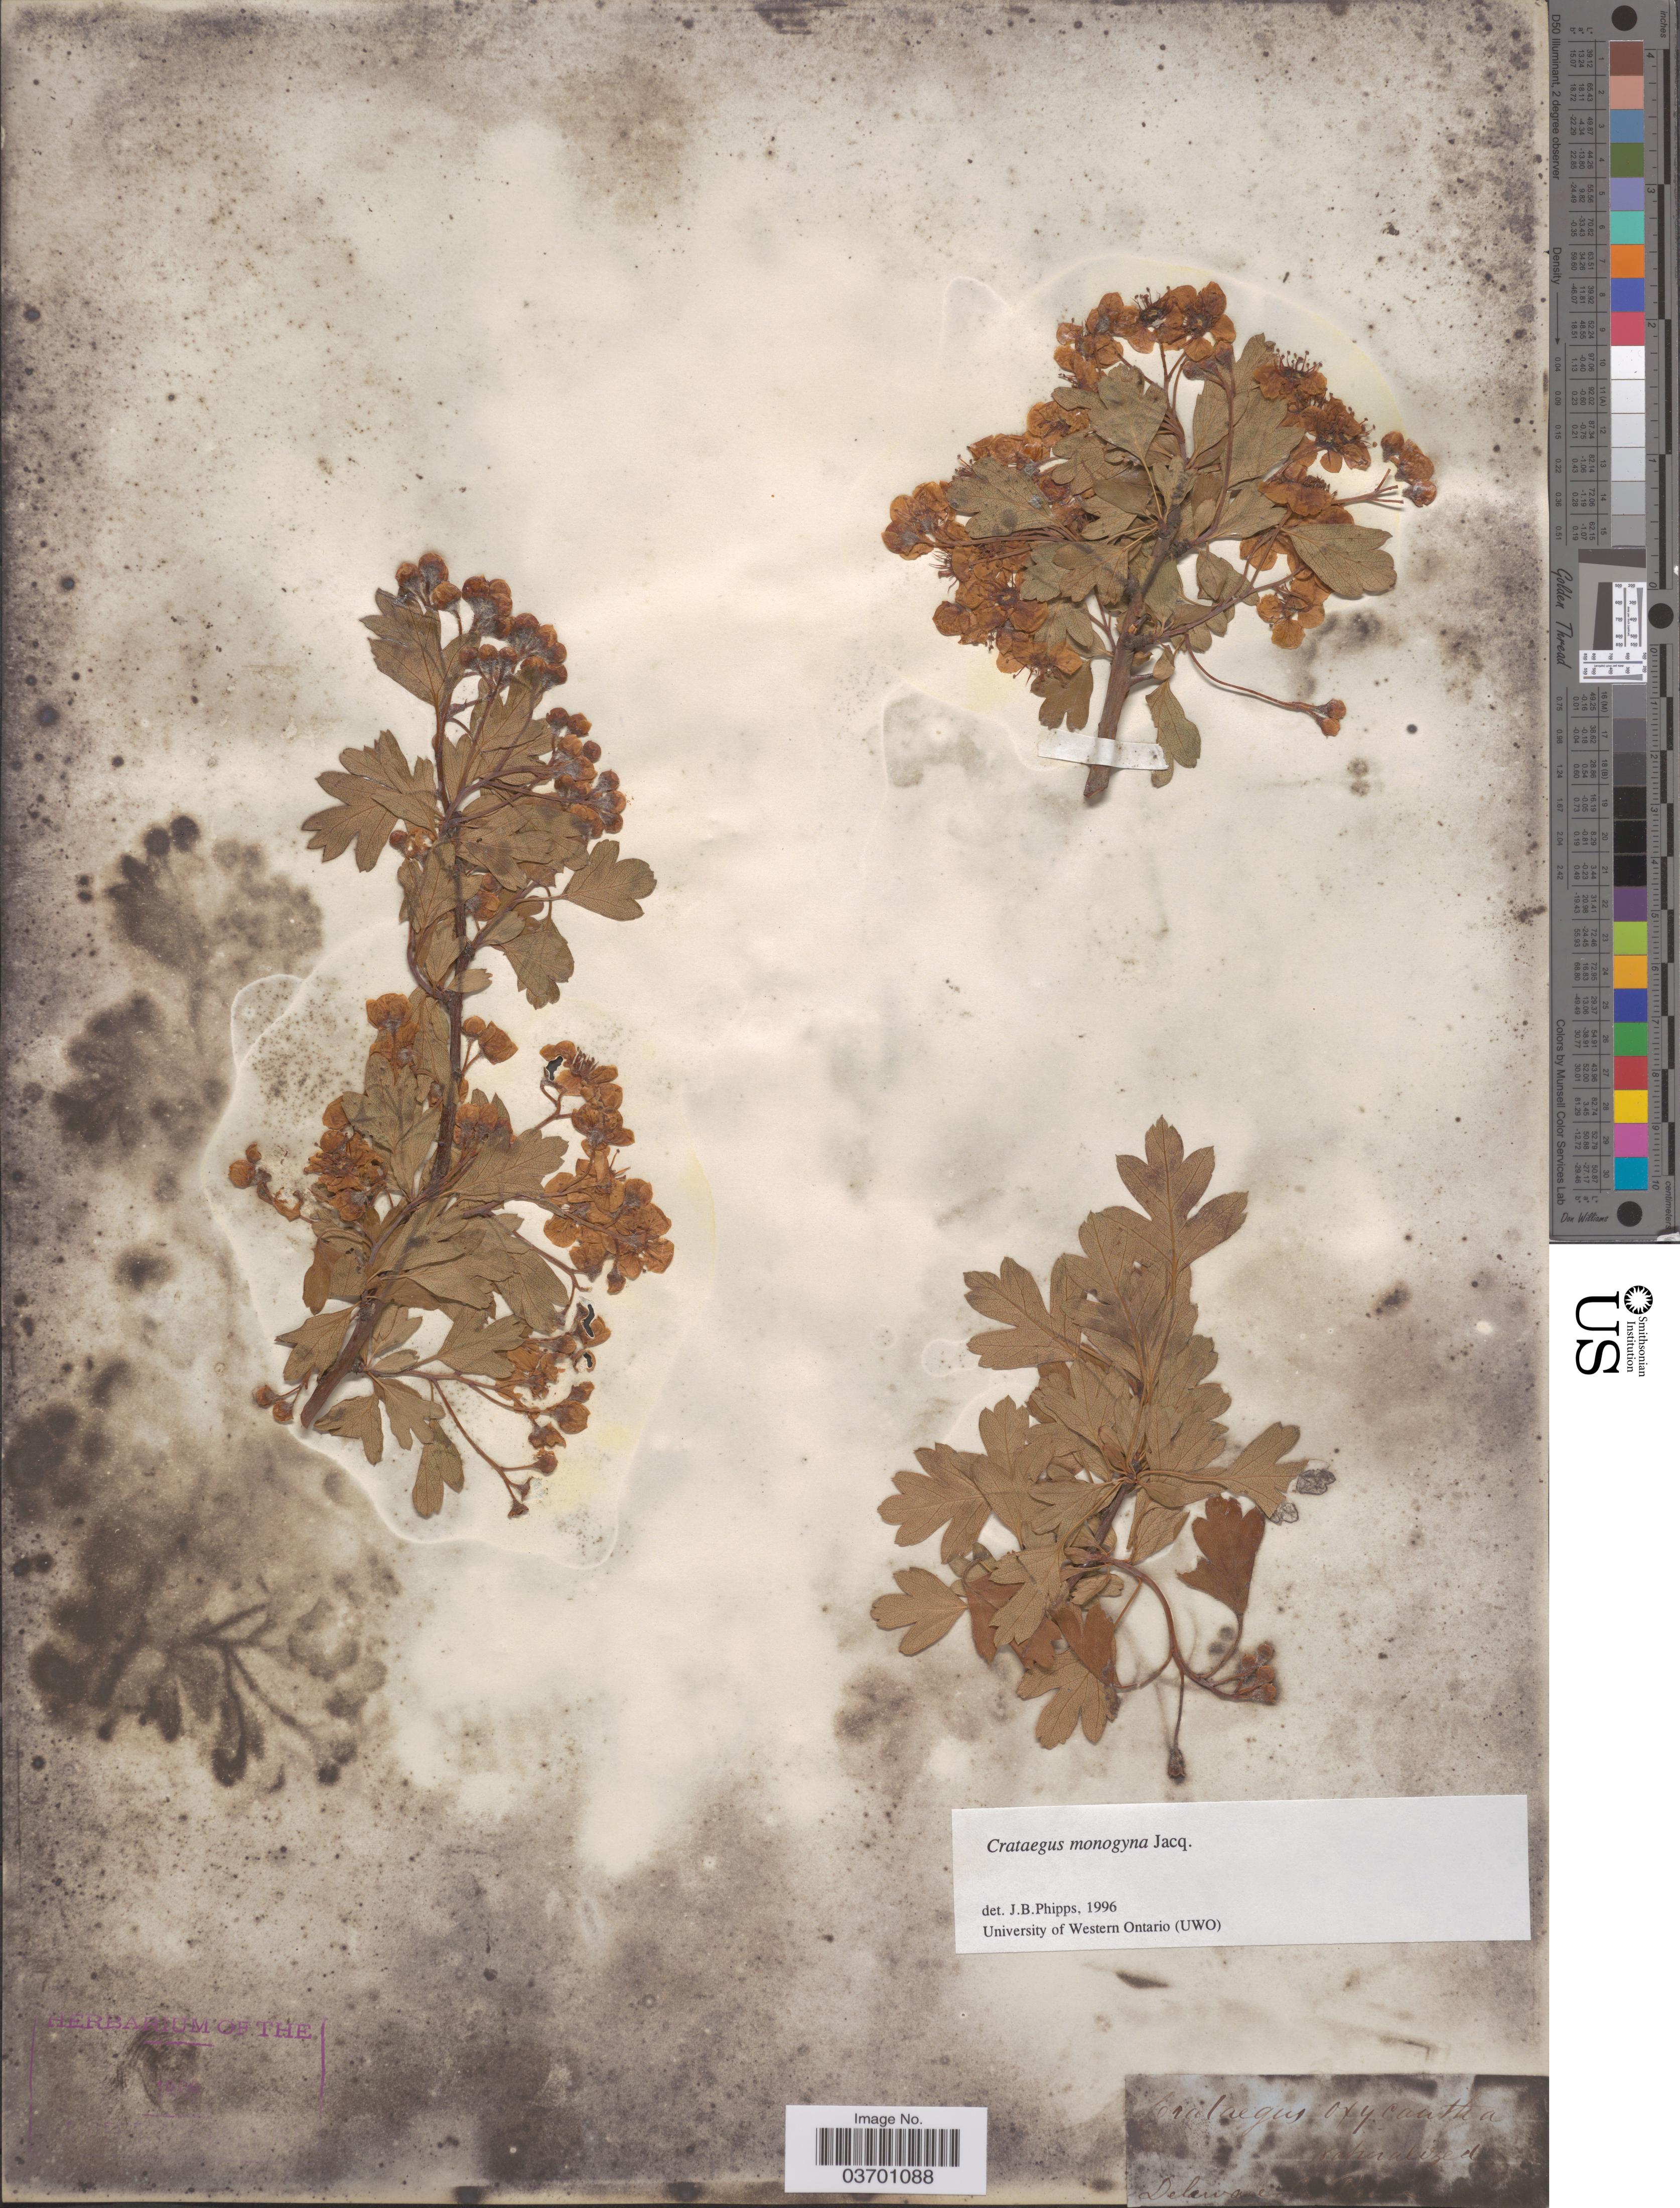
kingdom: Plantae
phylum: Tracheophyta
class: Magnoliopsida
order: Rosales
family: Rosaceae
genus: Crataegus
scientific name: Crataegus monogyna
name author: Lindin.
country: United States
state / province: Delaware